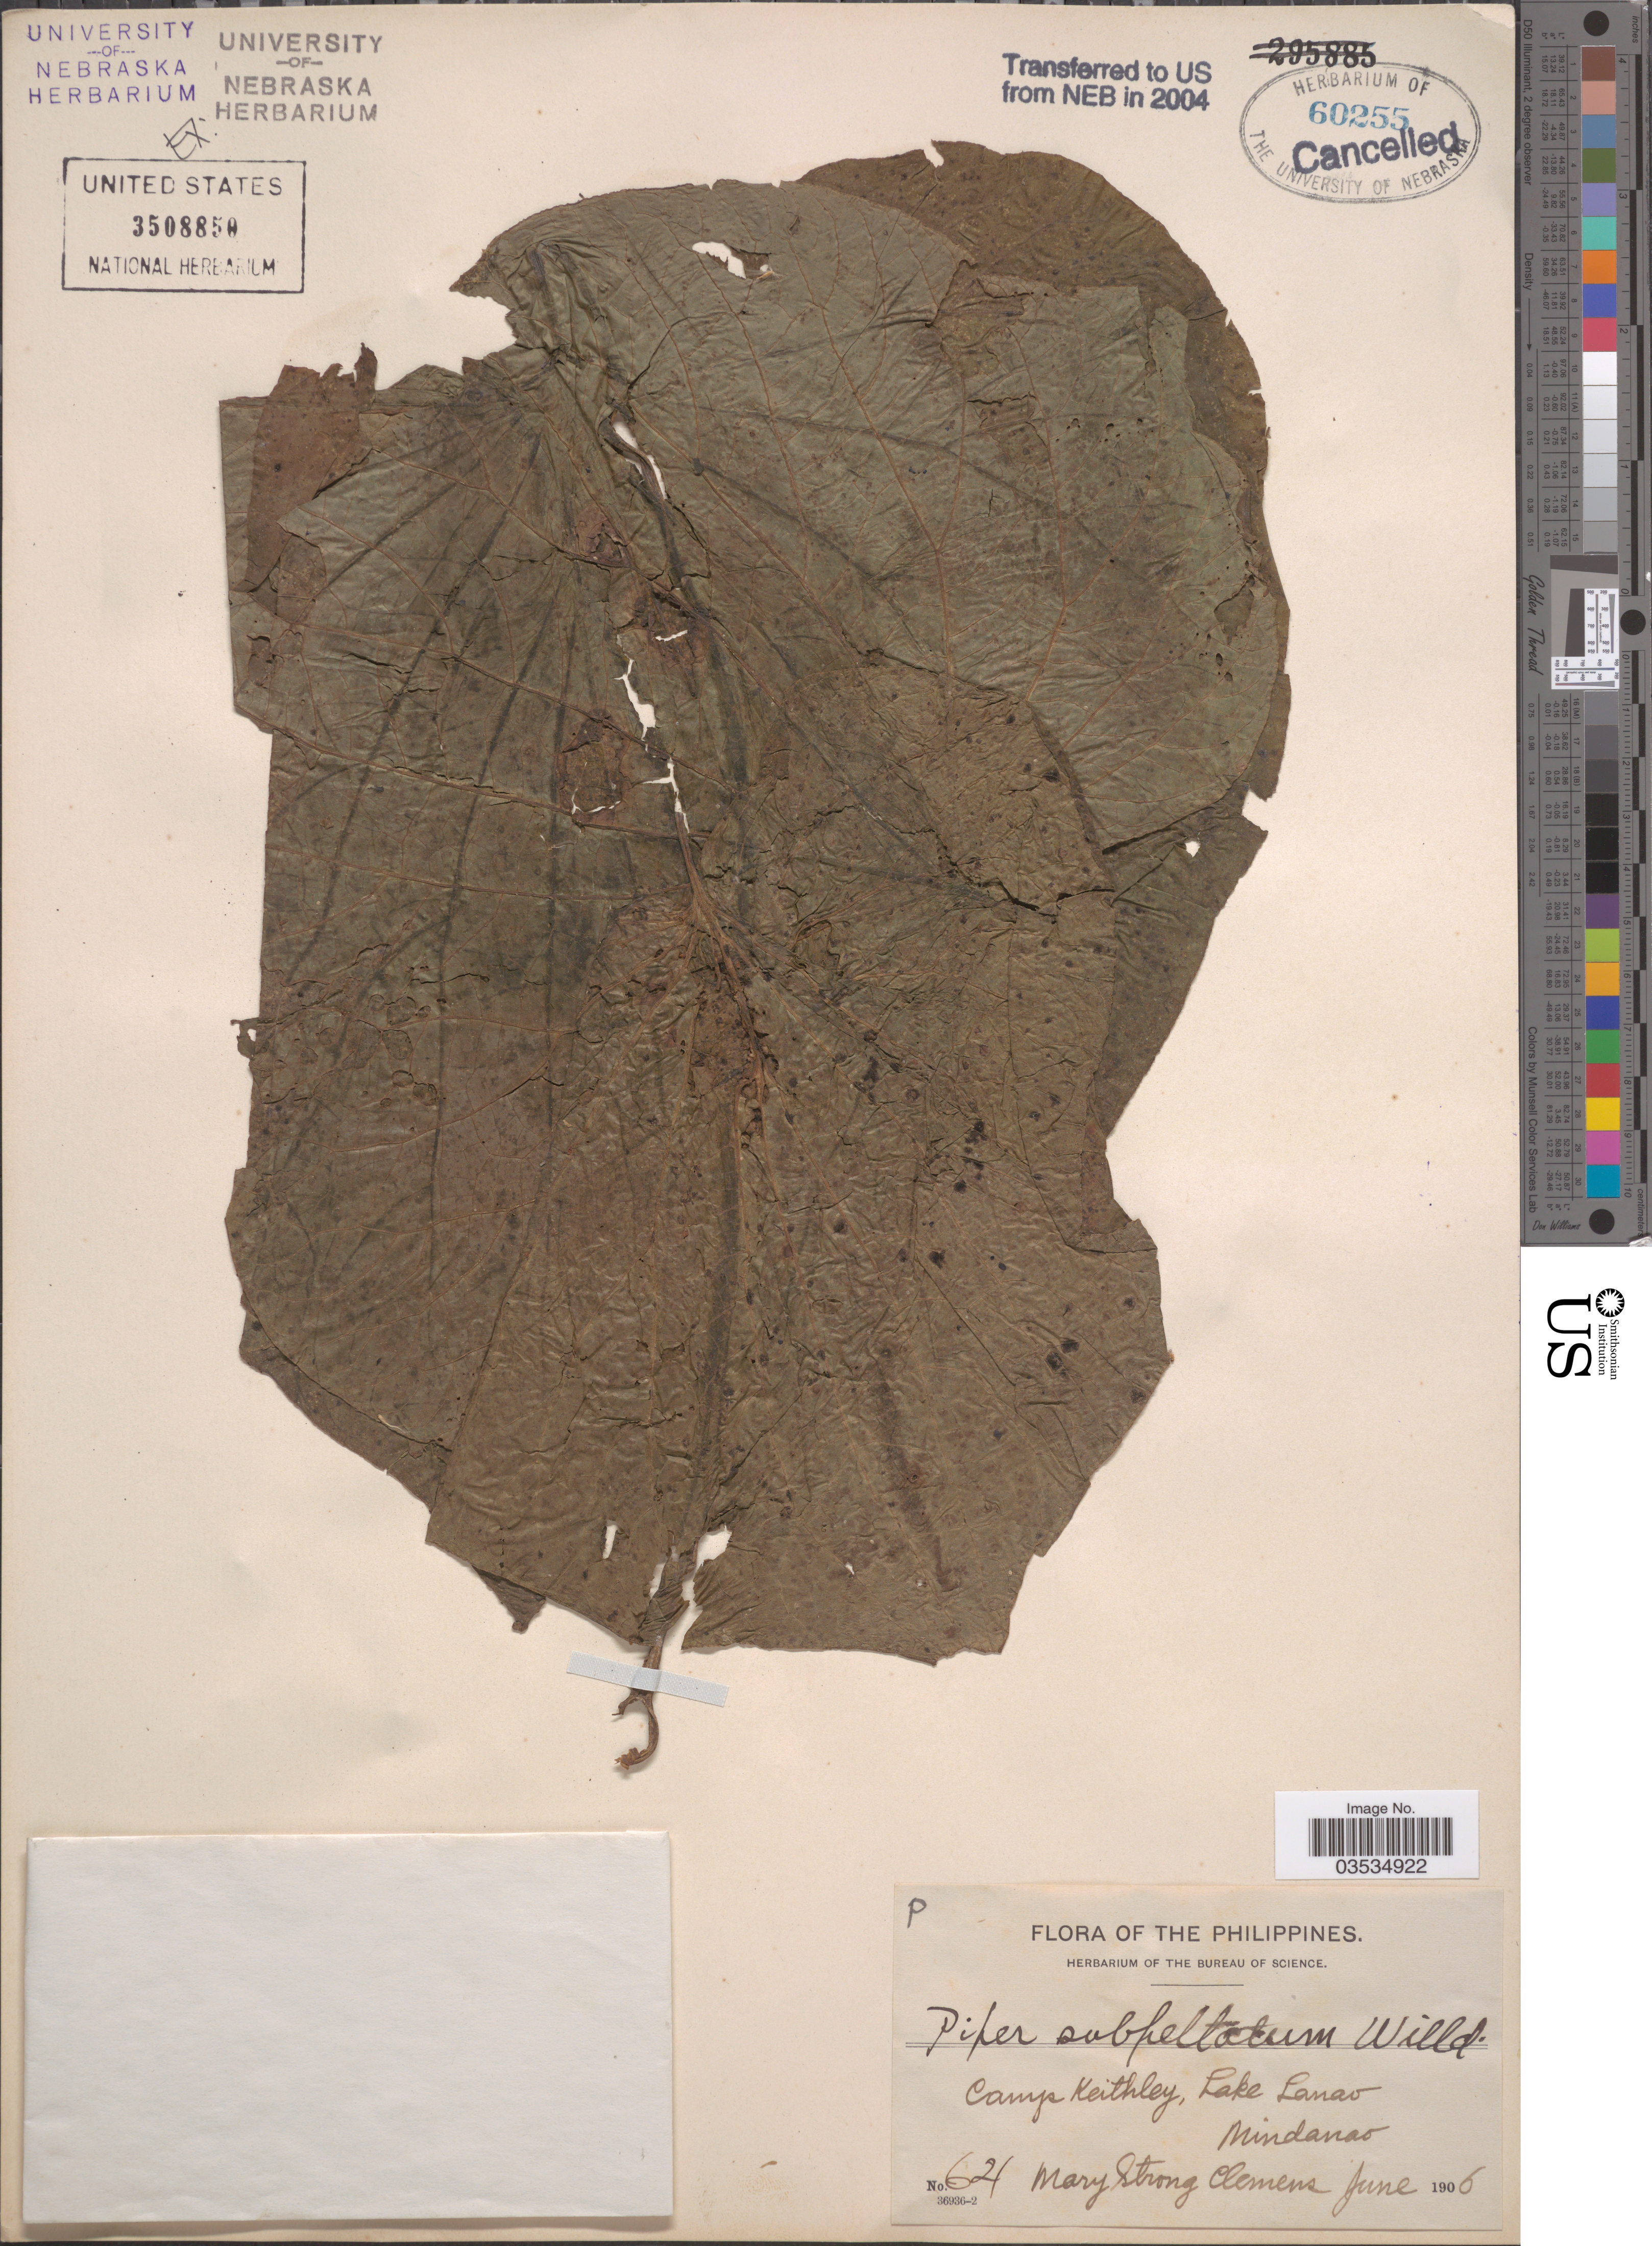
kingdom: Plantae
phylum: Tracheophyta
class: Magnoliopsida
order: Piperales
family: Piperaceae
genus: Piper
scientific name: Piper subpeltatum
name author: Willd.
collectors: M. S. Clemens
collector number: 621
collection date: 1906-06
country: Philippines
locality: Camp Keithley, Lake Lanao. Mindanao.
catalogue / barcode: US 3508850